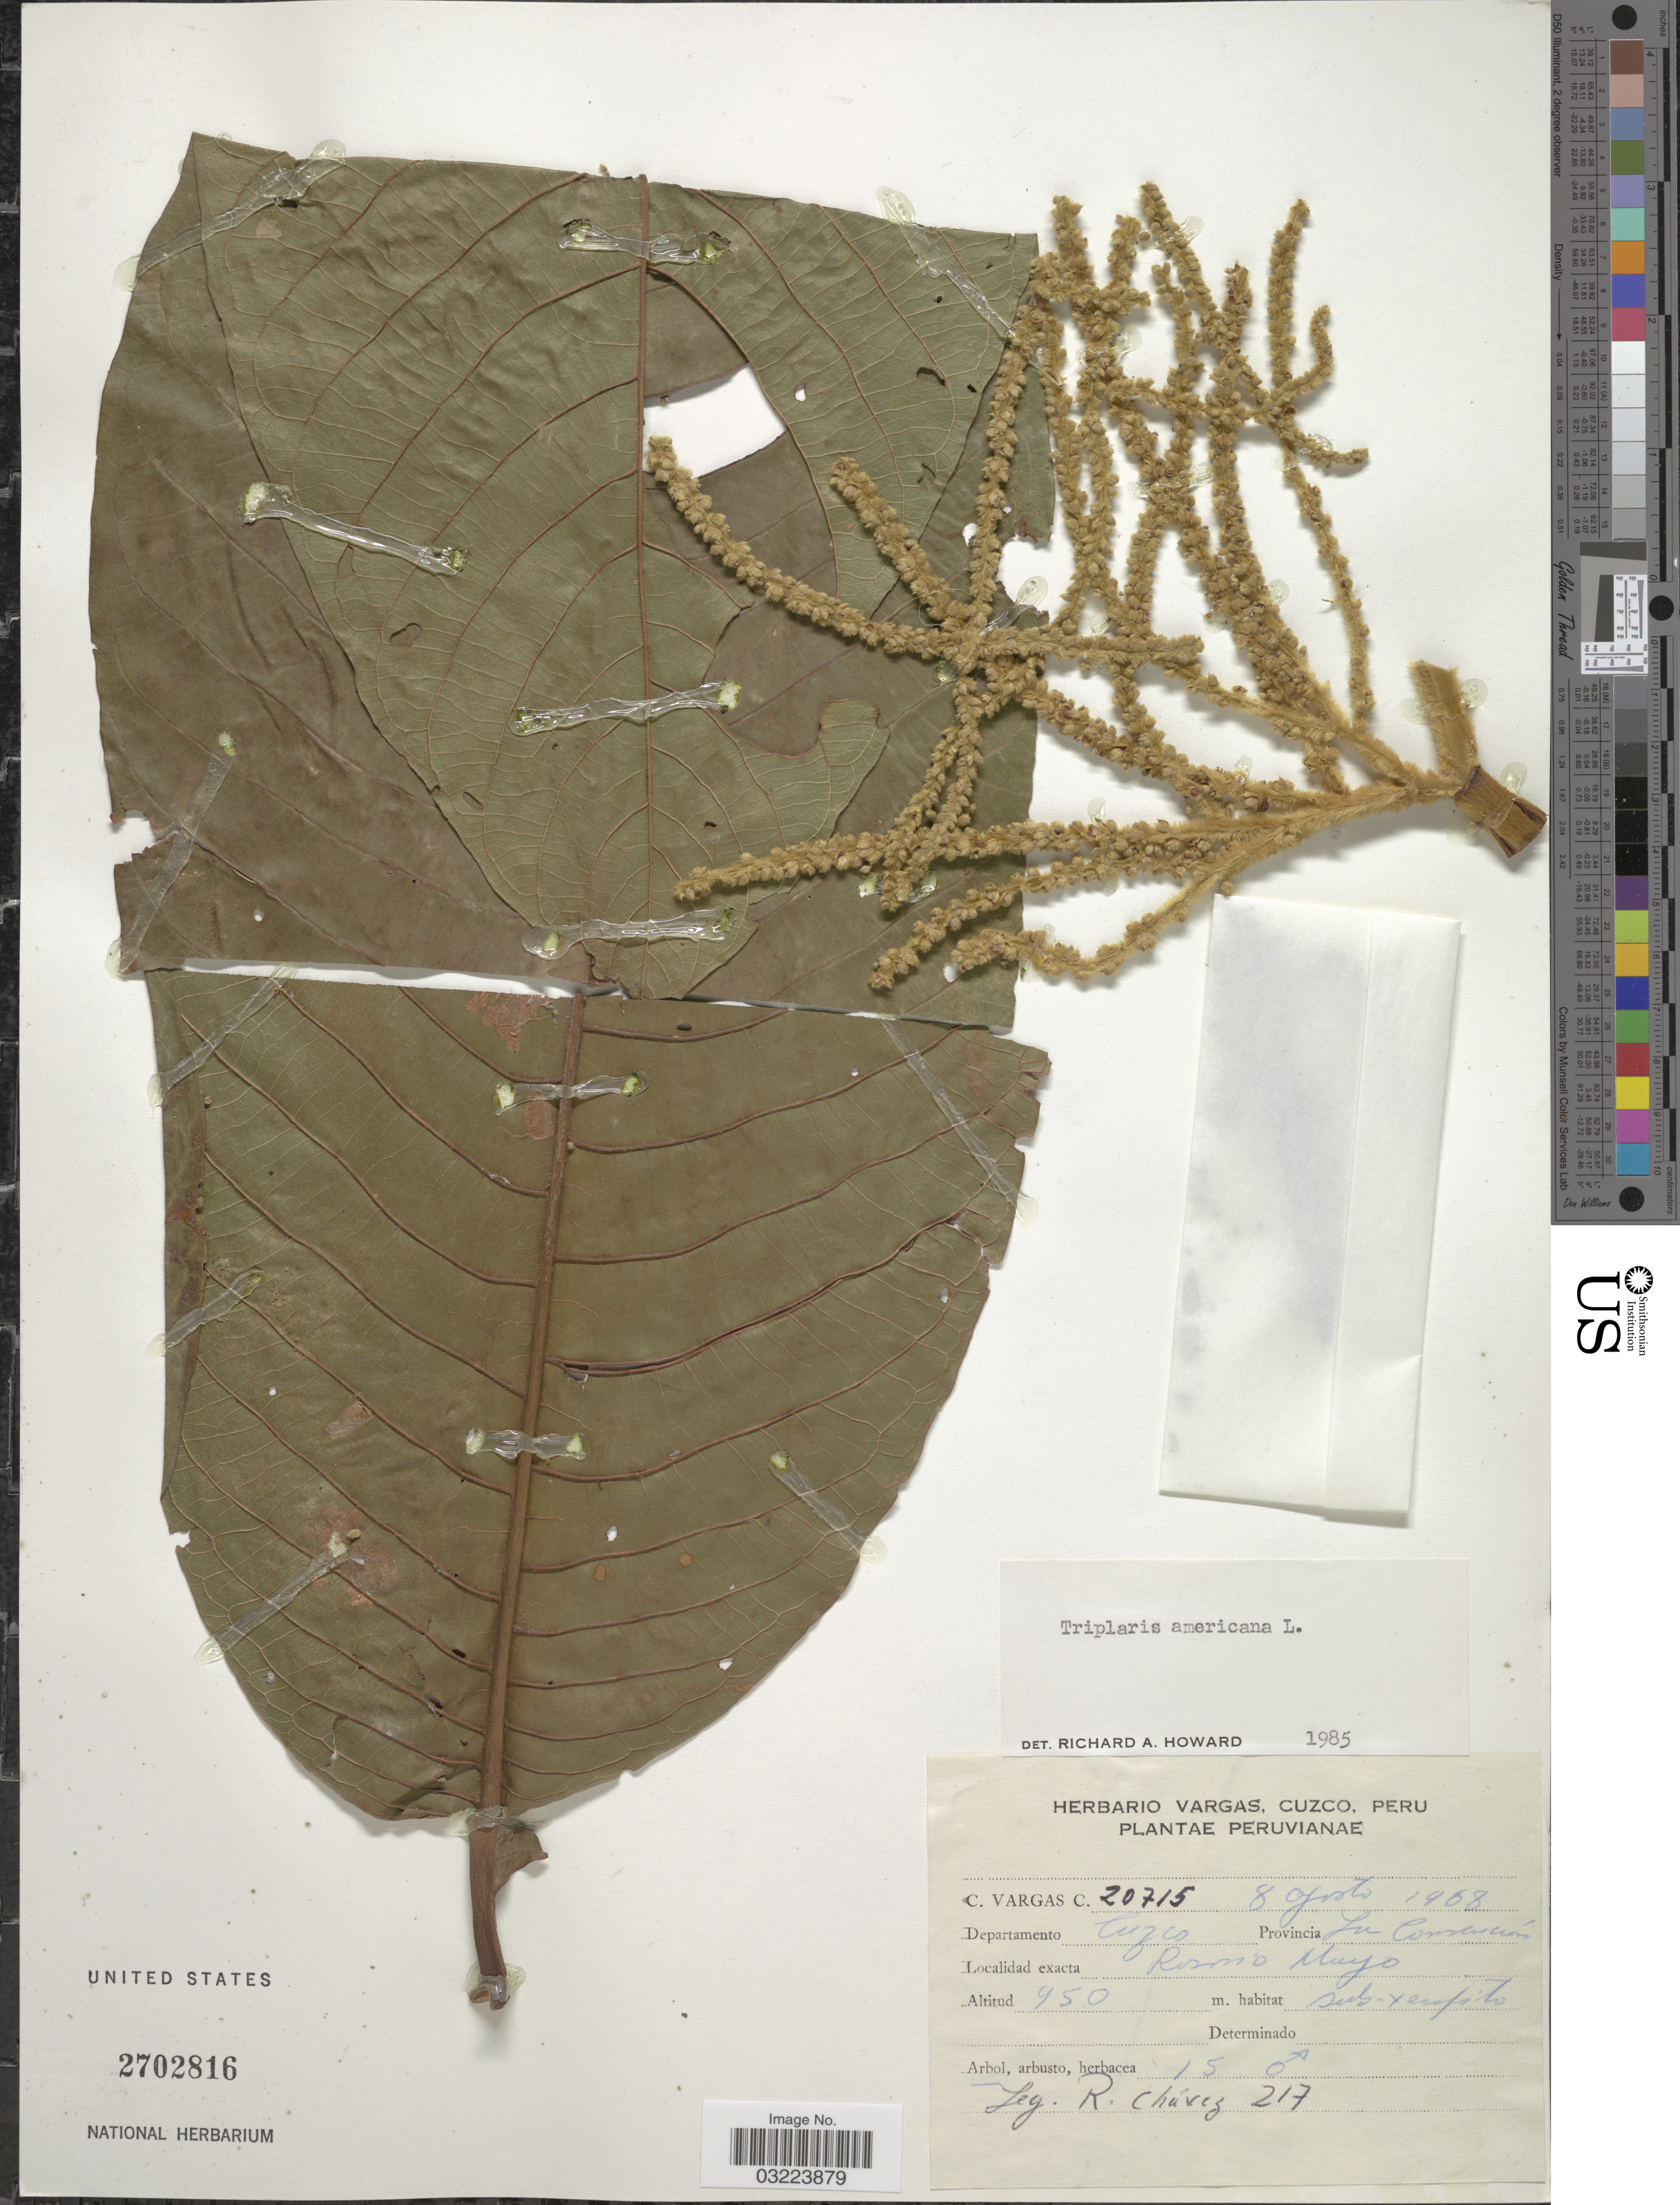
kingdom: Plantae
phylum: Tracheophyta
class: Magnoliopsida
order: Caryophyllales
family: Polygonaceae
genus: Triplaris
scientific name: Triplaris americana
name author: L.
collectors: R. Chávez & C. Vargas Calderón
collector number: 217/20715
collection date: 1968-08-08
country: Peru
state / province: Cusco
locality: Departamento Cuzco. Provincia La Convención. Rosario Mayo.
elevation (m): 950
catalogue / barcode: US 2702816